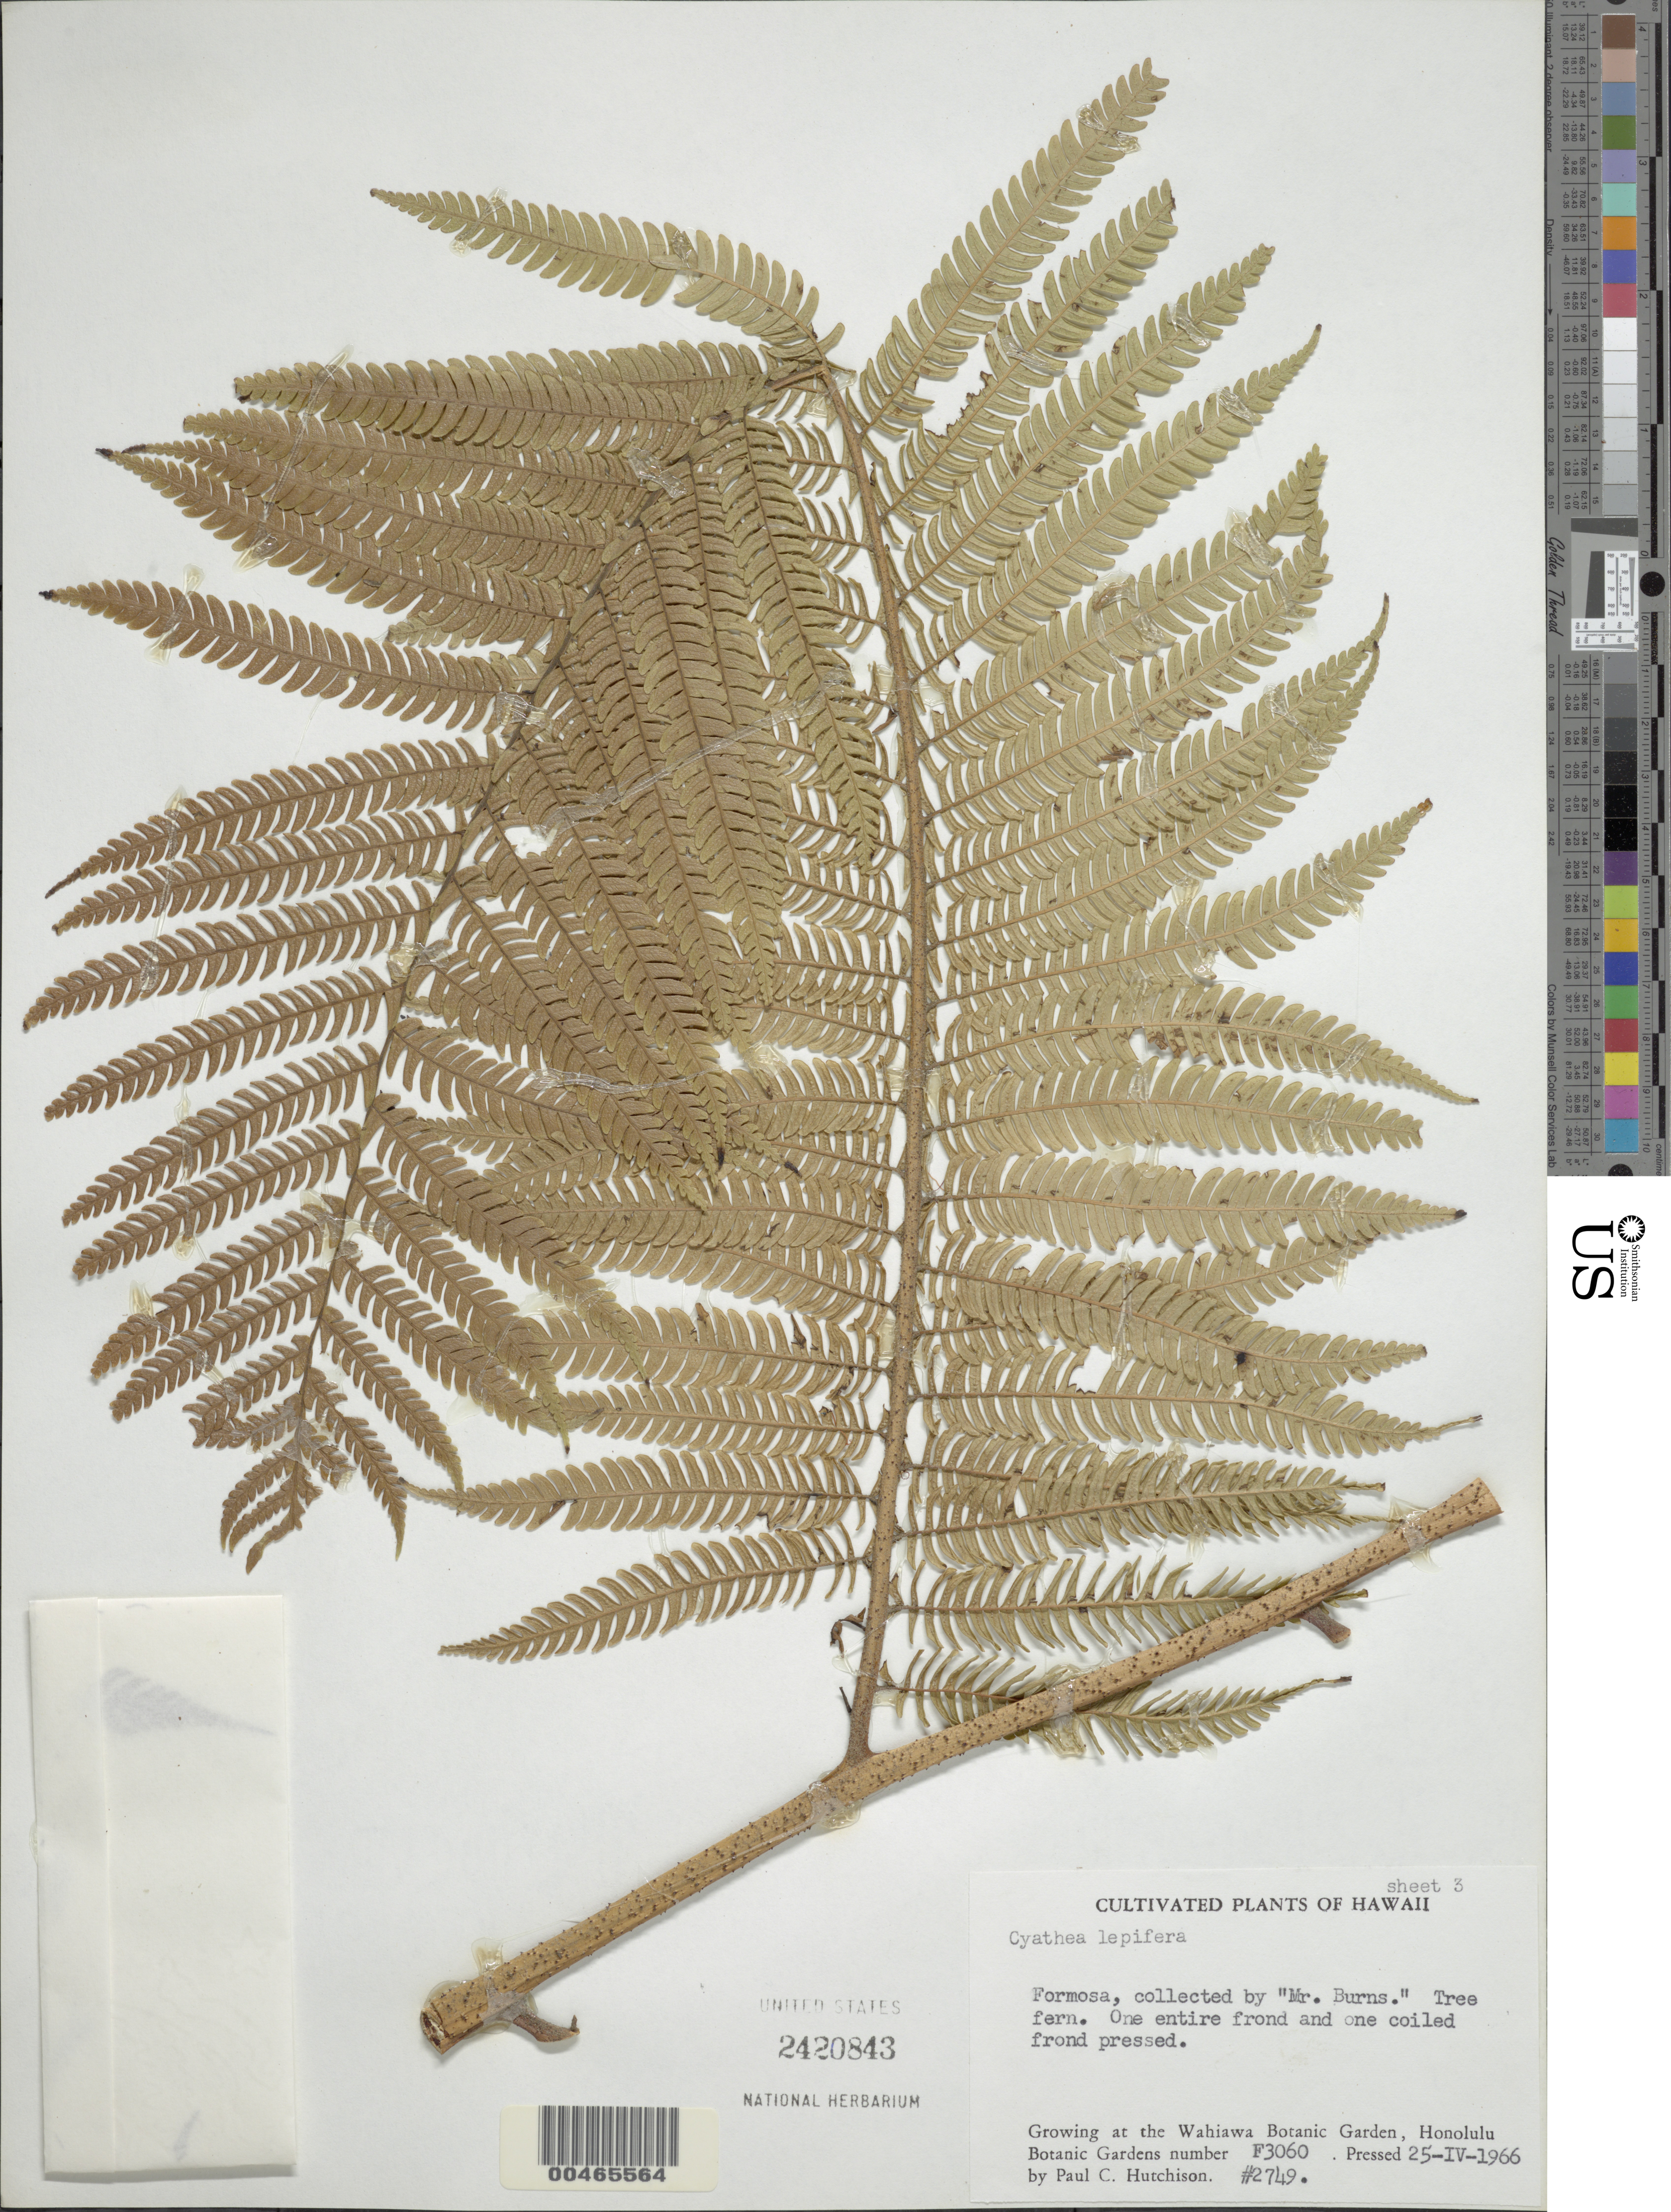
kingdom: Plantae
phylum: Tracheophyta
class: Polypodiopsida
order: Cyatheales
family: Cyatheaceae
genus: Alsophila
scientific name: Alsophila lepifera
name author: J. Sm. ex Hook.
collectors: P. C. Hutchison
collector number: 2749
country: United States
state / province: Hawaii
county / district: Honolulu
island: Oahu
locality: Growing at the Wahiawa Botanic Garden, Honolulu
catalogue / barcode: US 2420843